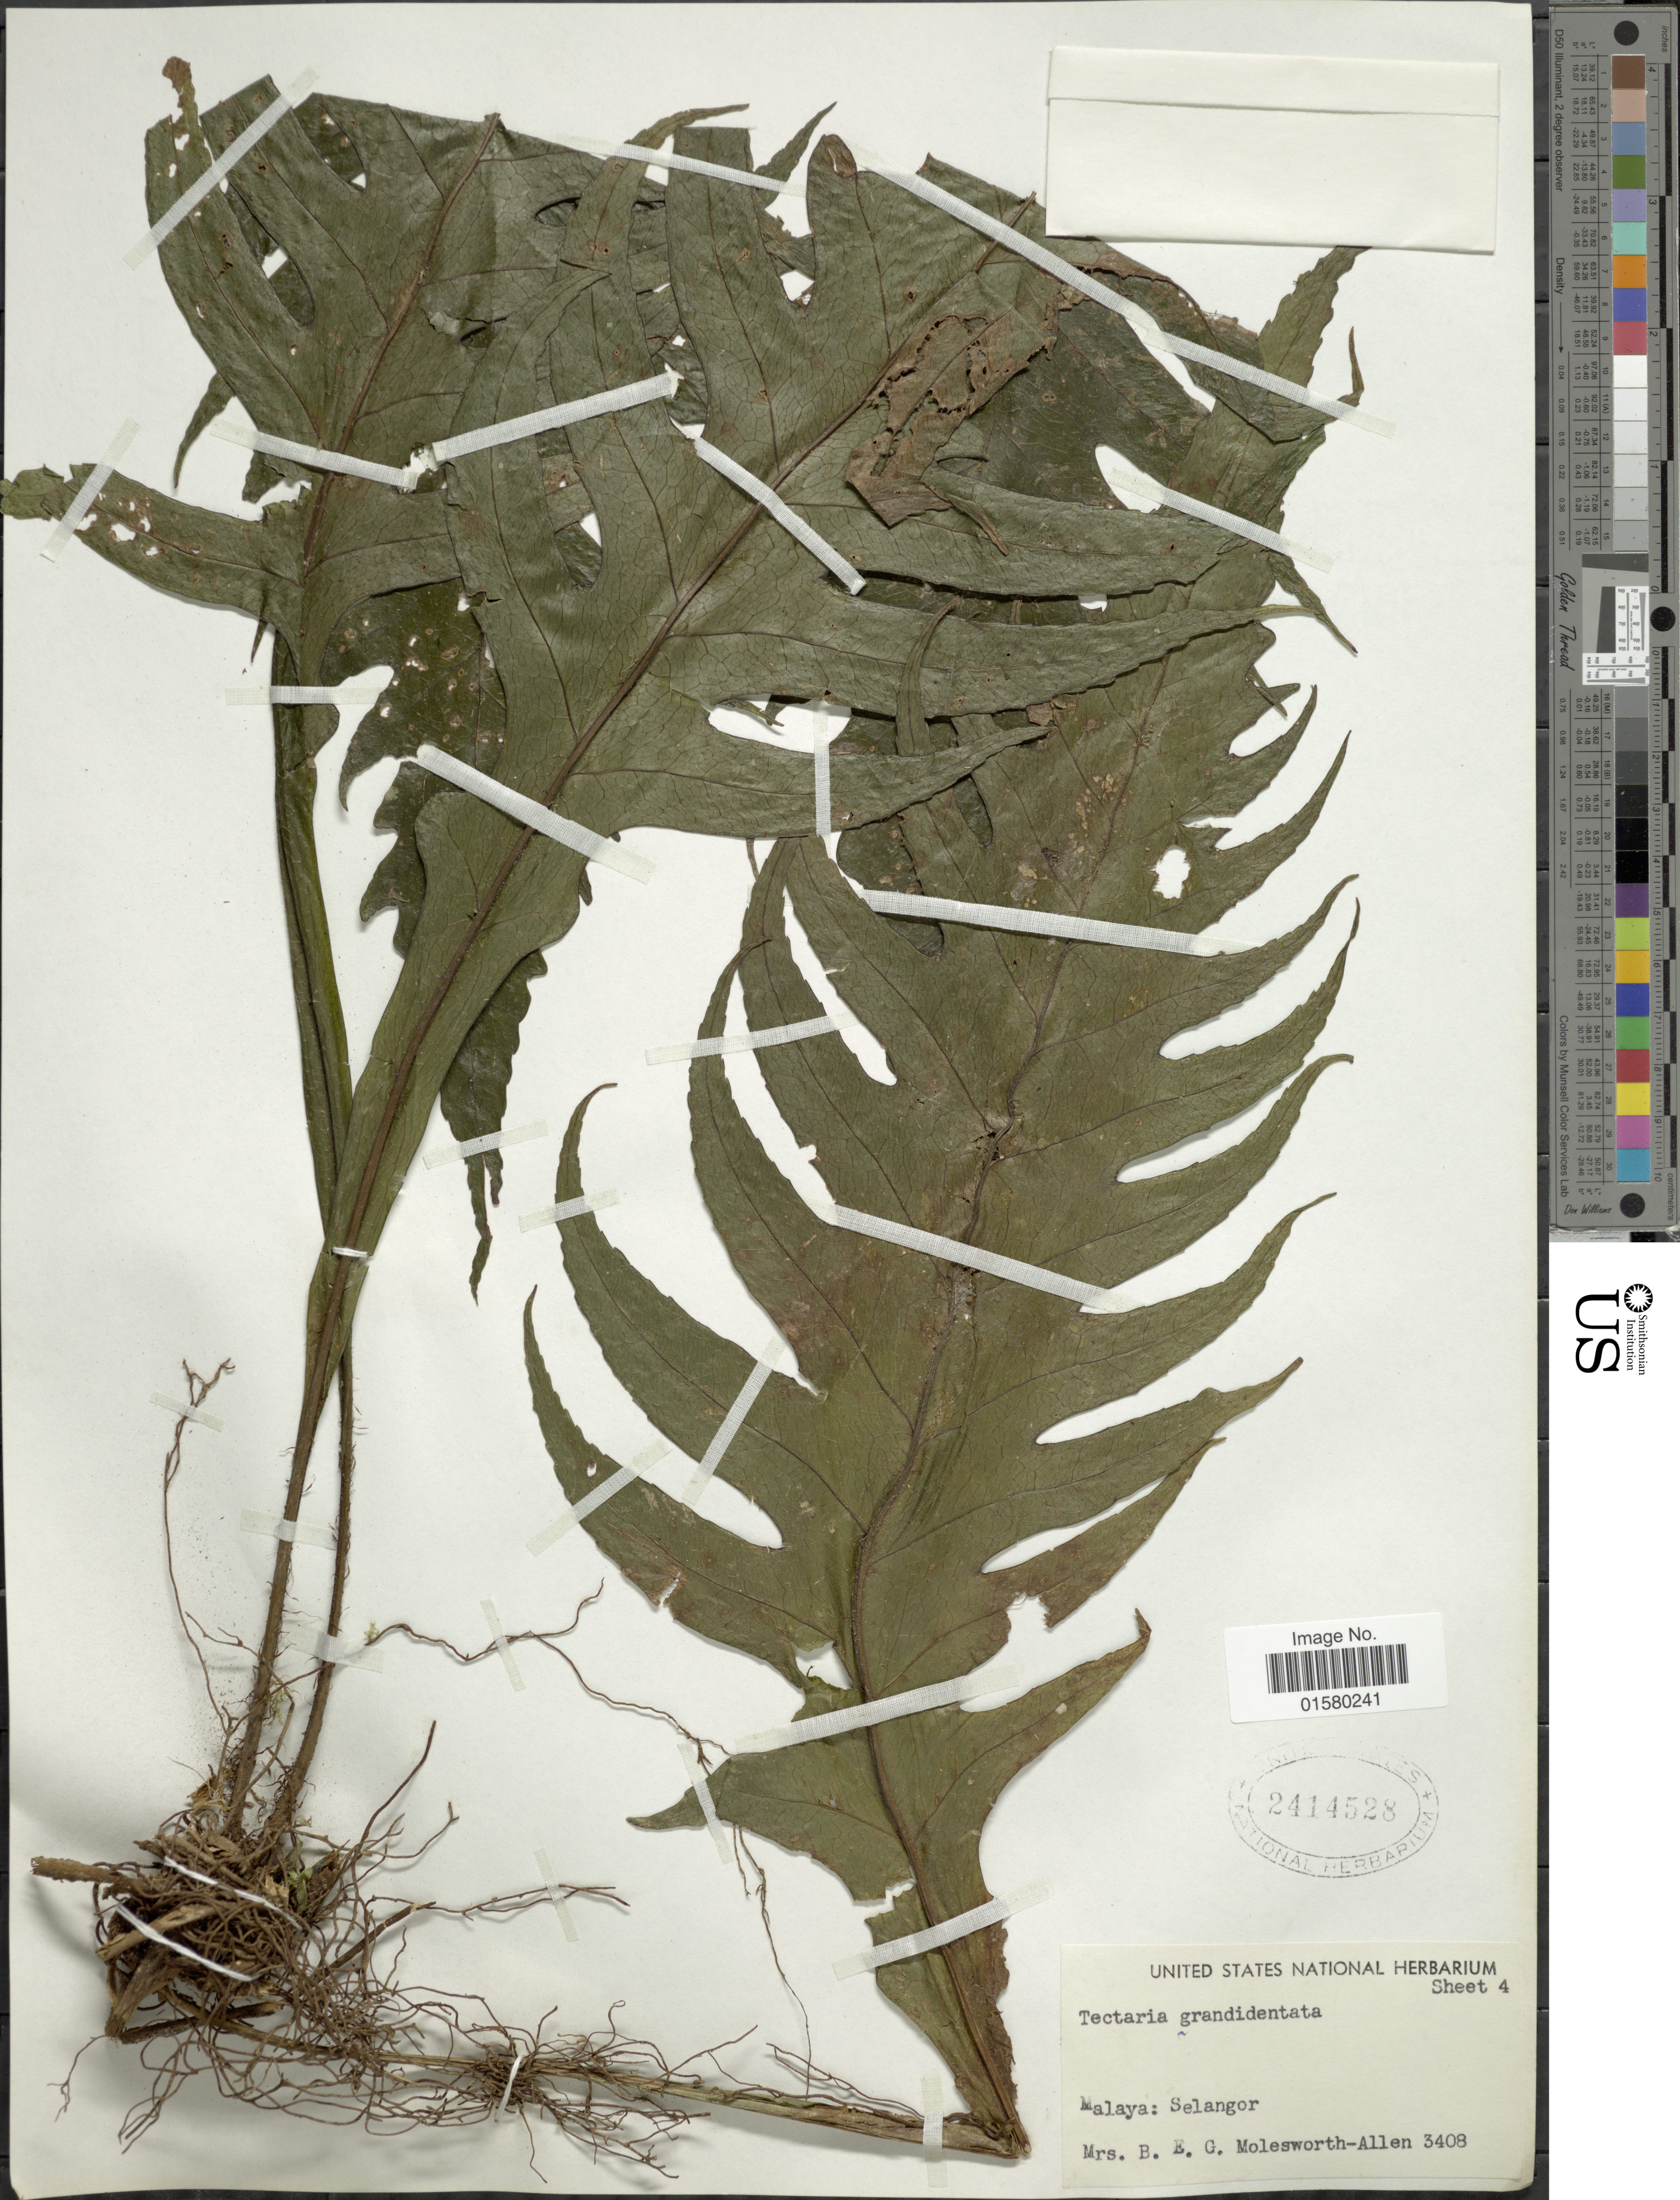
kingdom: Plantae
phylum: Tracheophyta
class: Polypodiopsida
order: Polypodiales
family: Tectariaceae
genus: Tectaria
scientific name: Tectaria grandidentata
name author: (Ces.)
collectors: Mrs. B. E. G. Molesworth-Allen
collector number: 3408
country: Malaysia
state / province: Selangor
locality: Malaya: Selangor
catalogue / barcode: US 2414528